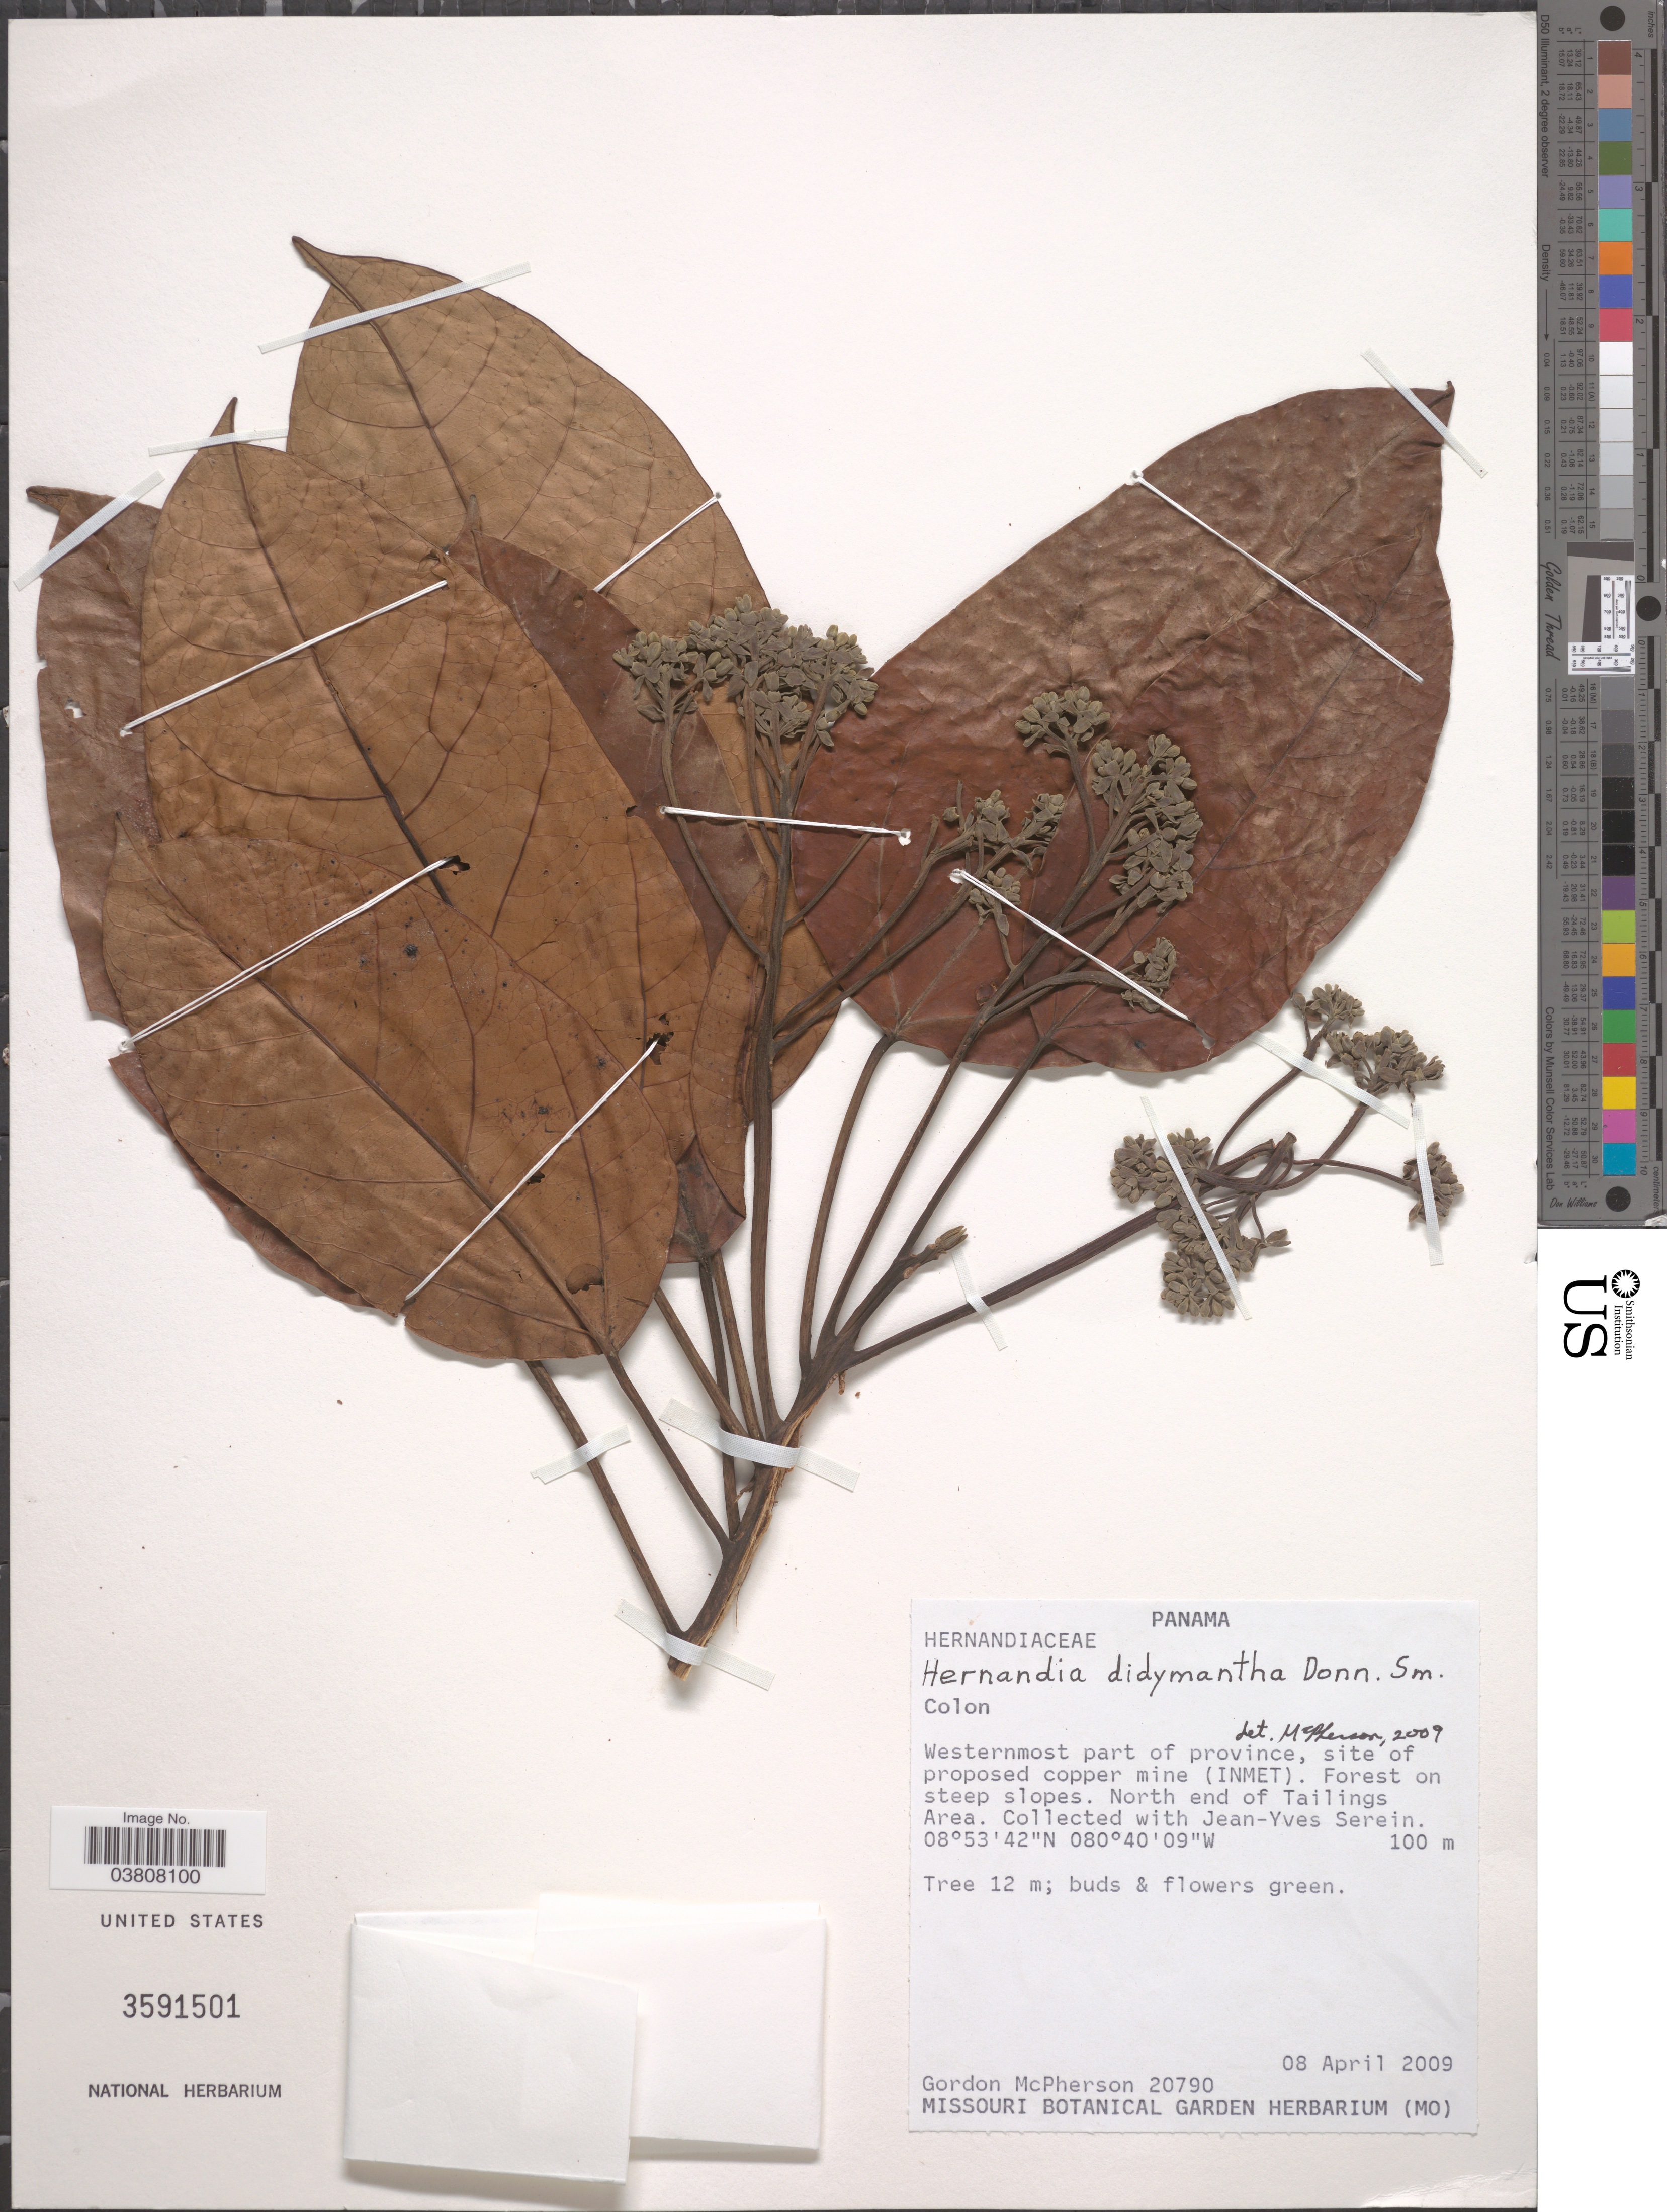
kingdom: Plantae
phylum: Tracheophyta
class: Magnoliopsida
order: Laurales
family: Hernandiaceae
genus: Hernandia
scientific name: Hernandia didymantha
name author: Donn. Sm.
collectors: G. D. McPherson & J. Serein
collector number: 20790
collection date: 2009-04-08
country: Panama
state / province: Colón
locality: Westernmost part of province, site of proposed copper mine (INMET). North end of Tailings Area.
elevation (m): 100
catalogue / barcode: US 3591501